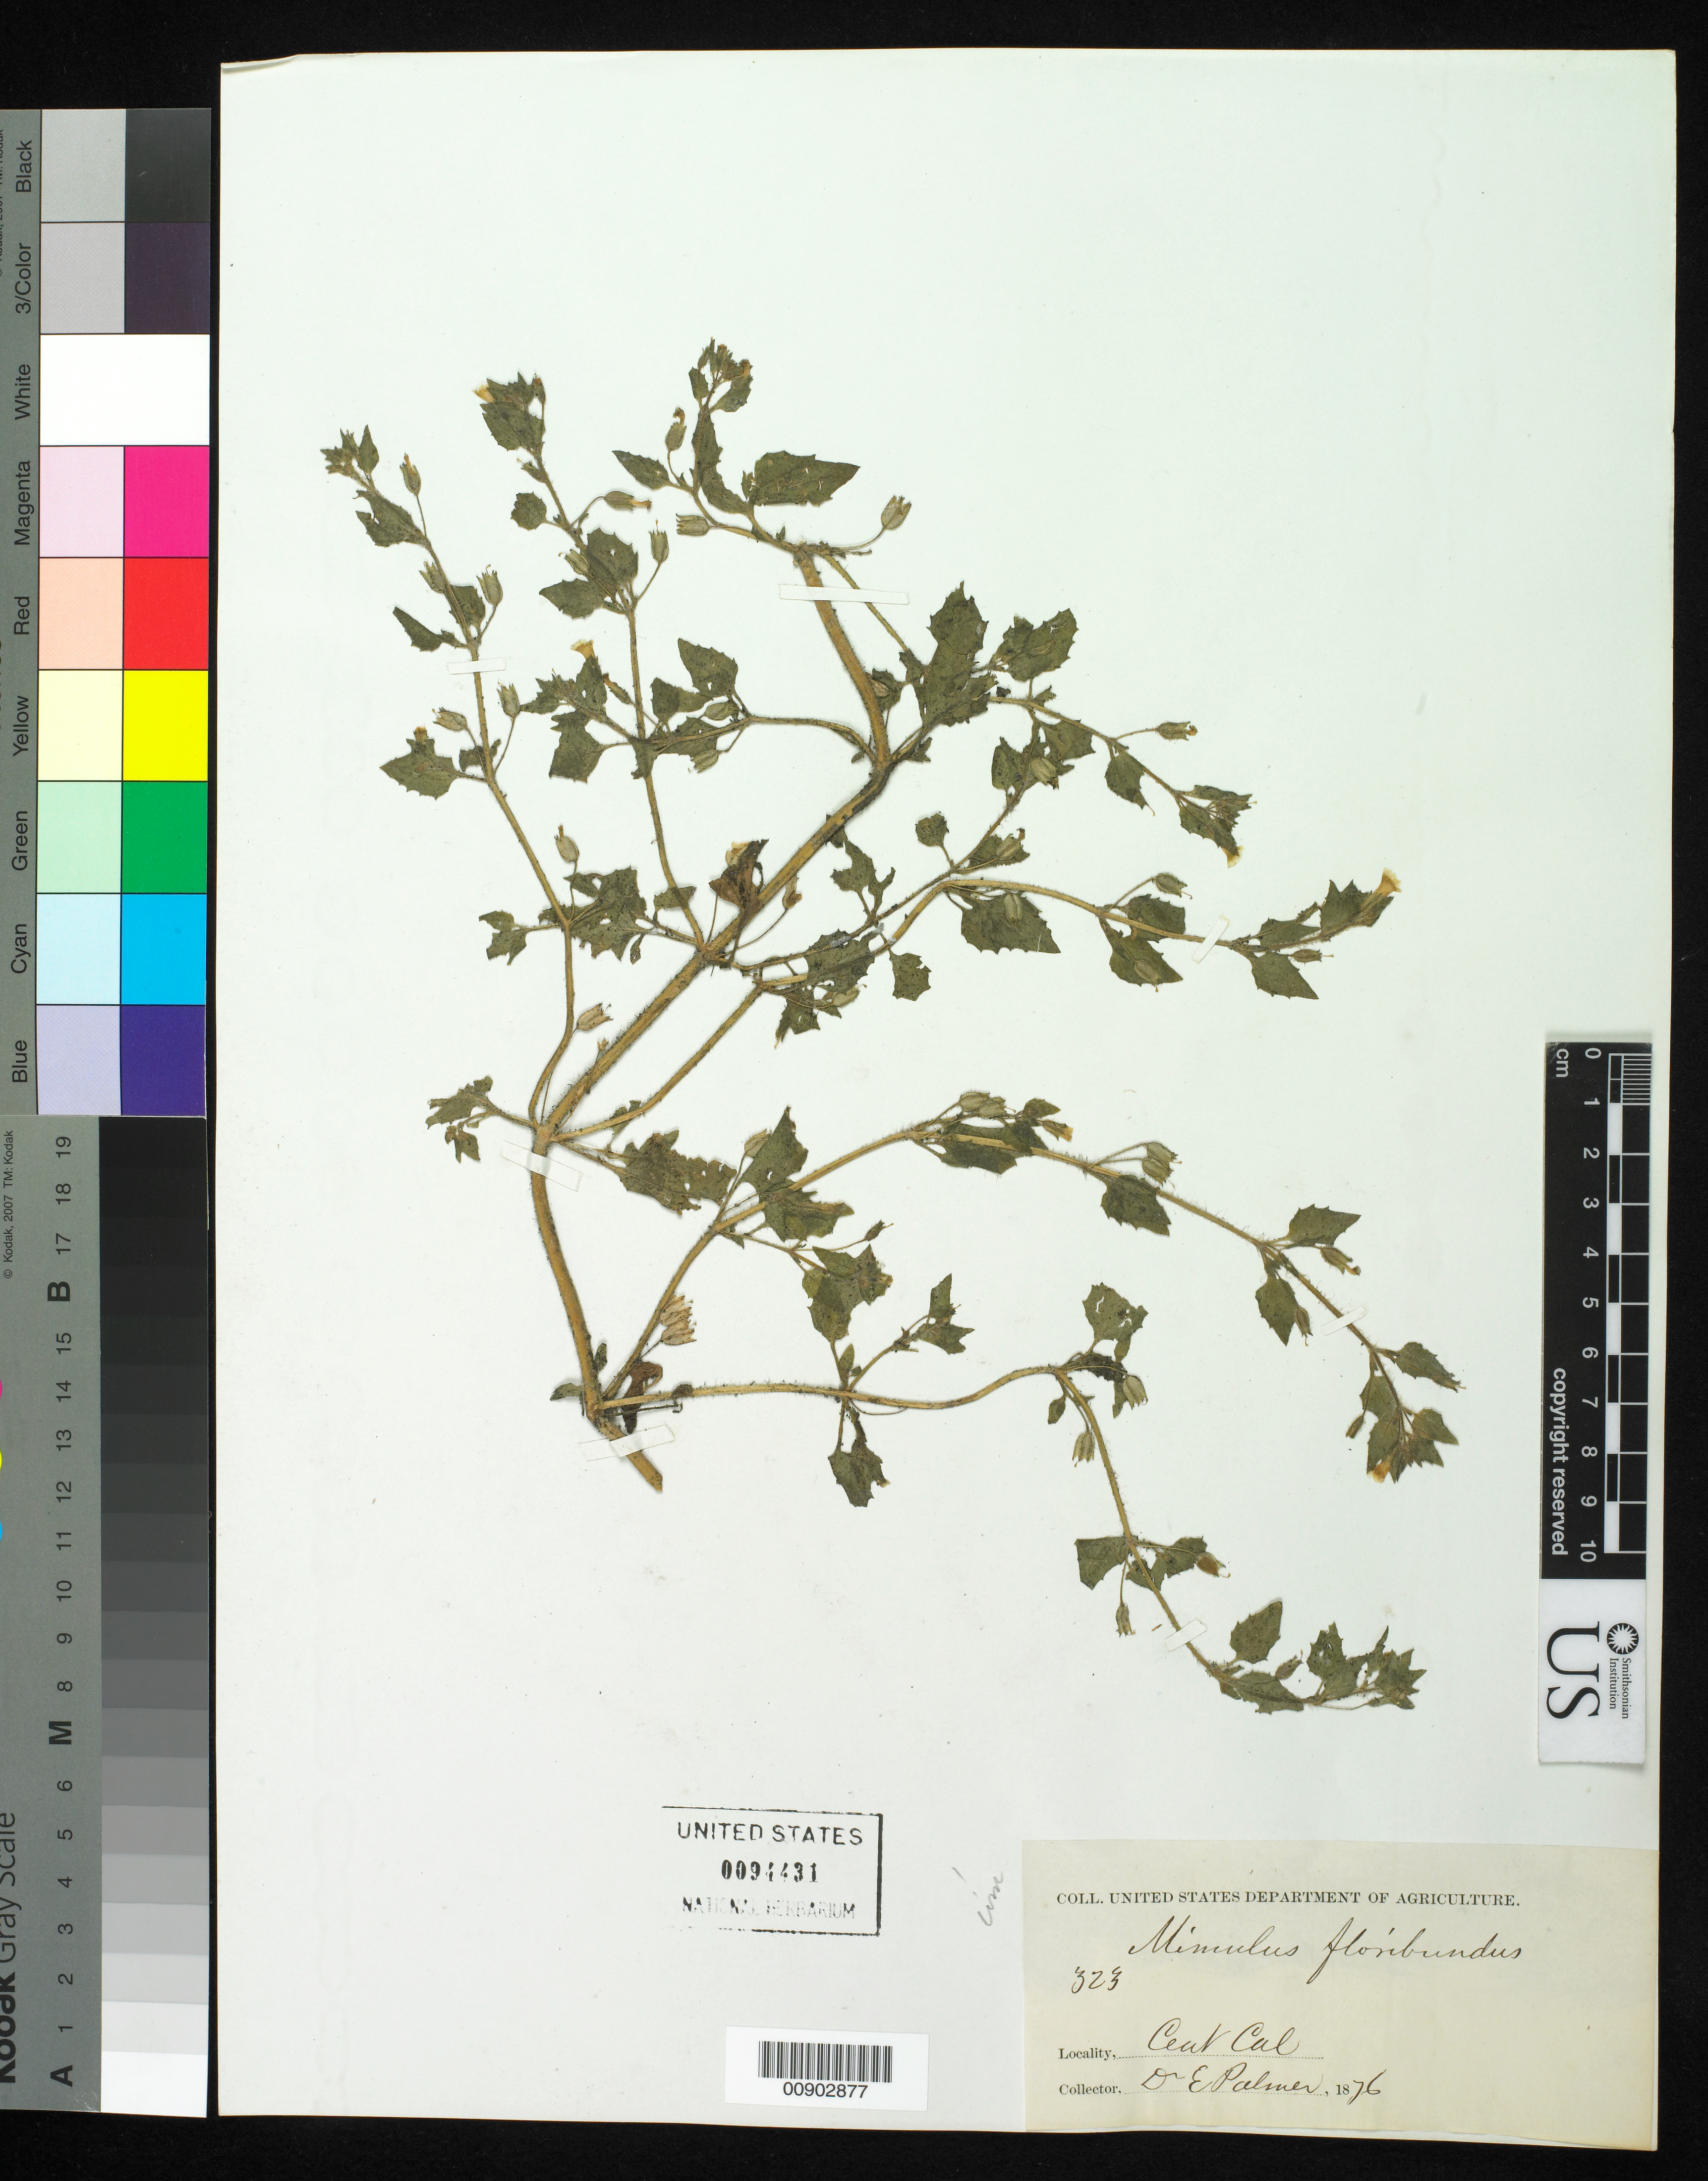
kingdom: Plantae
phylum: Tracheophyta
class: Magnoliopsida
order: Lamiales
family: Phrymaceae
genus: Mimulus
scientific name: Mimulus floribundus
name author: Douglas ex Lindl.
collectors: E. Palmer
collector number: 323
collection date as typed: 1876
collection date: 1876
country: United States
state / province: California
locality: Central California.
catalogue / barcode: US 94431